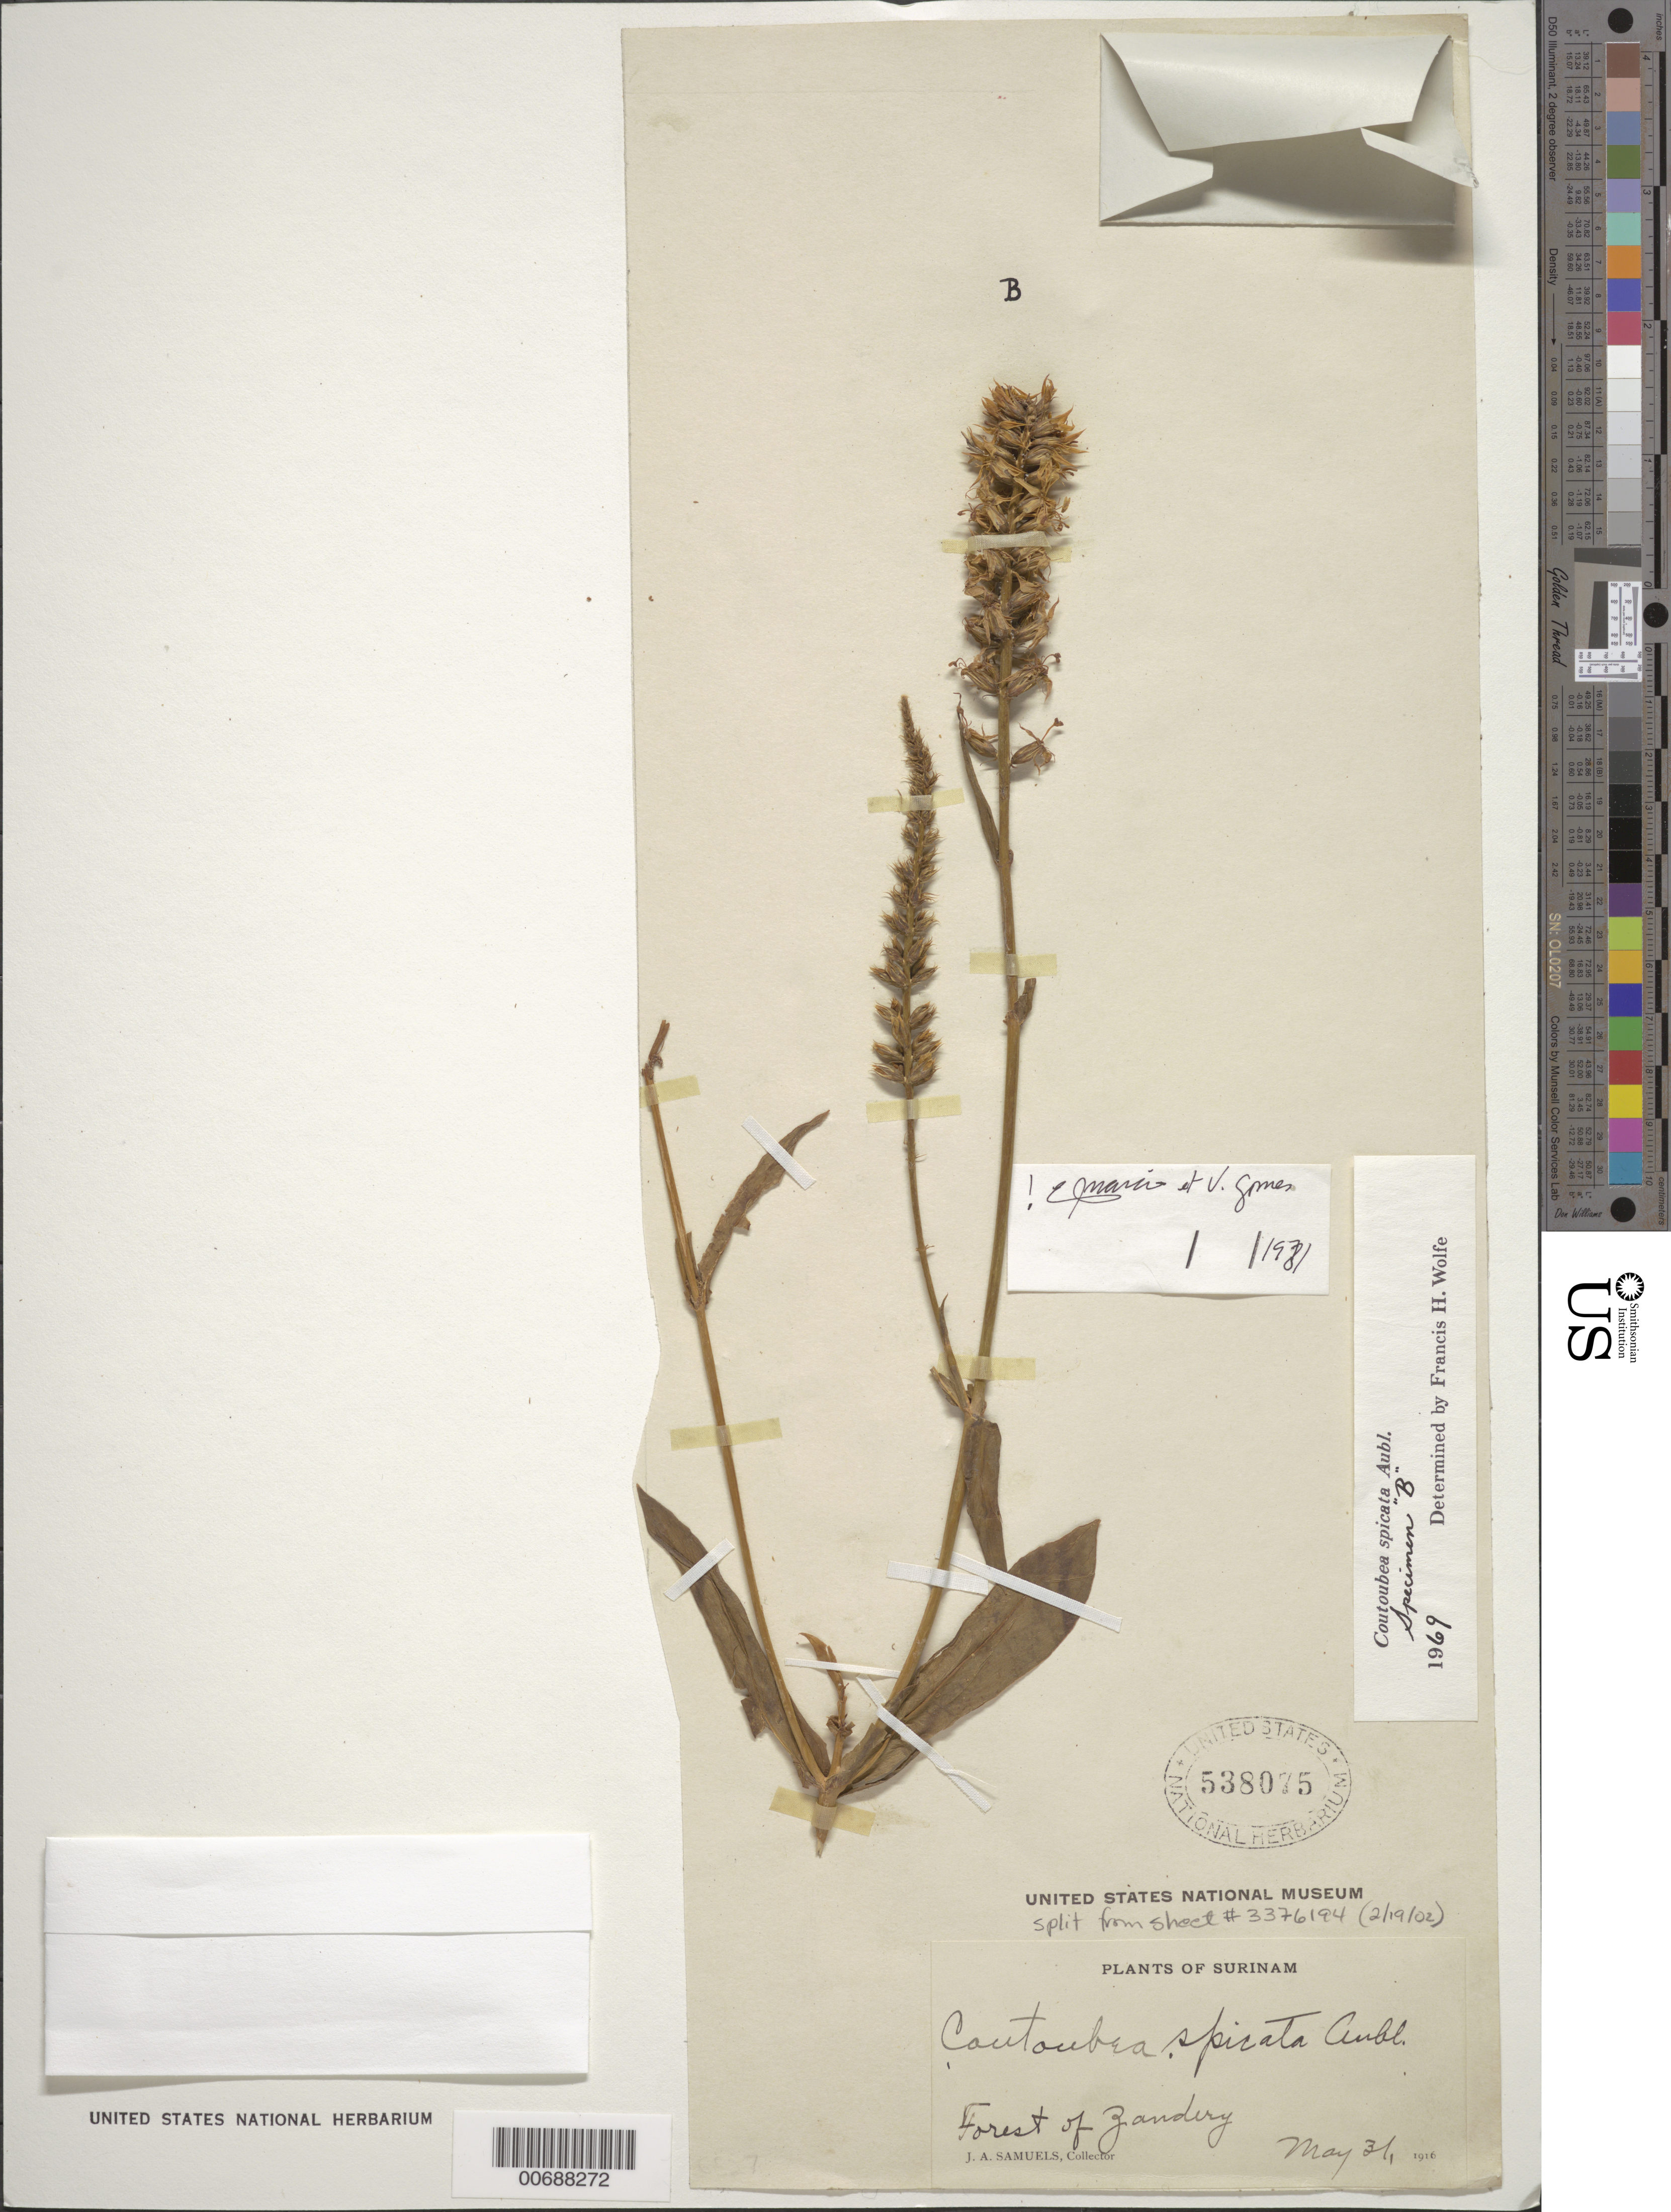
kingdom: Plantae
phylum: Tracheophyta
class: Magnoliopsida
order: Gentianales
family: Gentianaceae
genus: Coutoubea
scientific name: Coutoubea spicata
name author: Aubl.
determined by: Gomes, V.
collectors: J. A. Samuels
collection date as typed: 31-May-16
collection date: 1916-05-31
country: Suriname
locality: Forest of Zandery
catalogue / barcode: US 538075